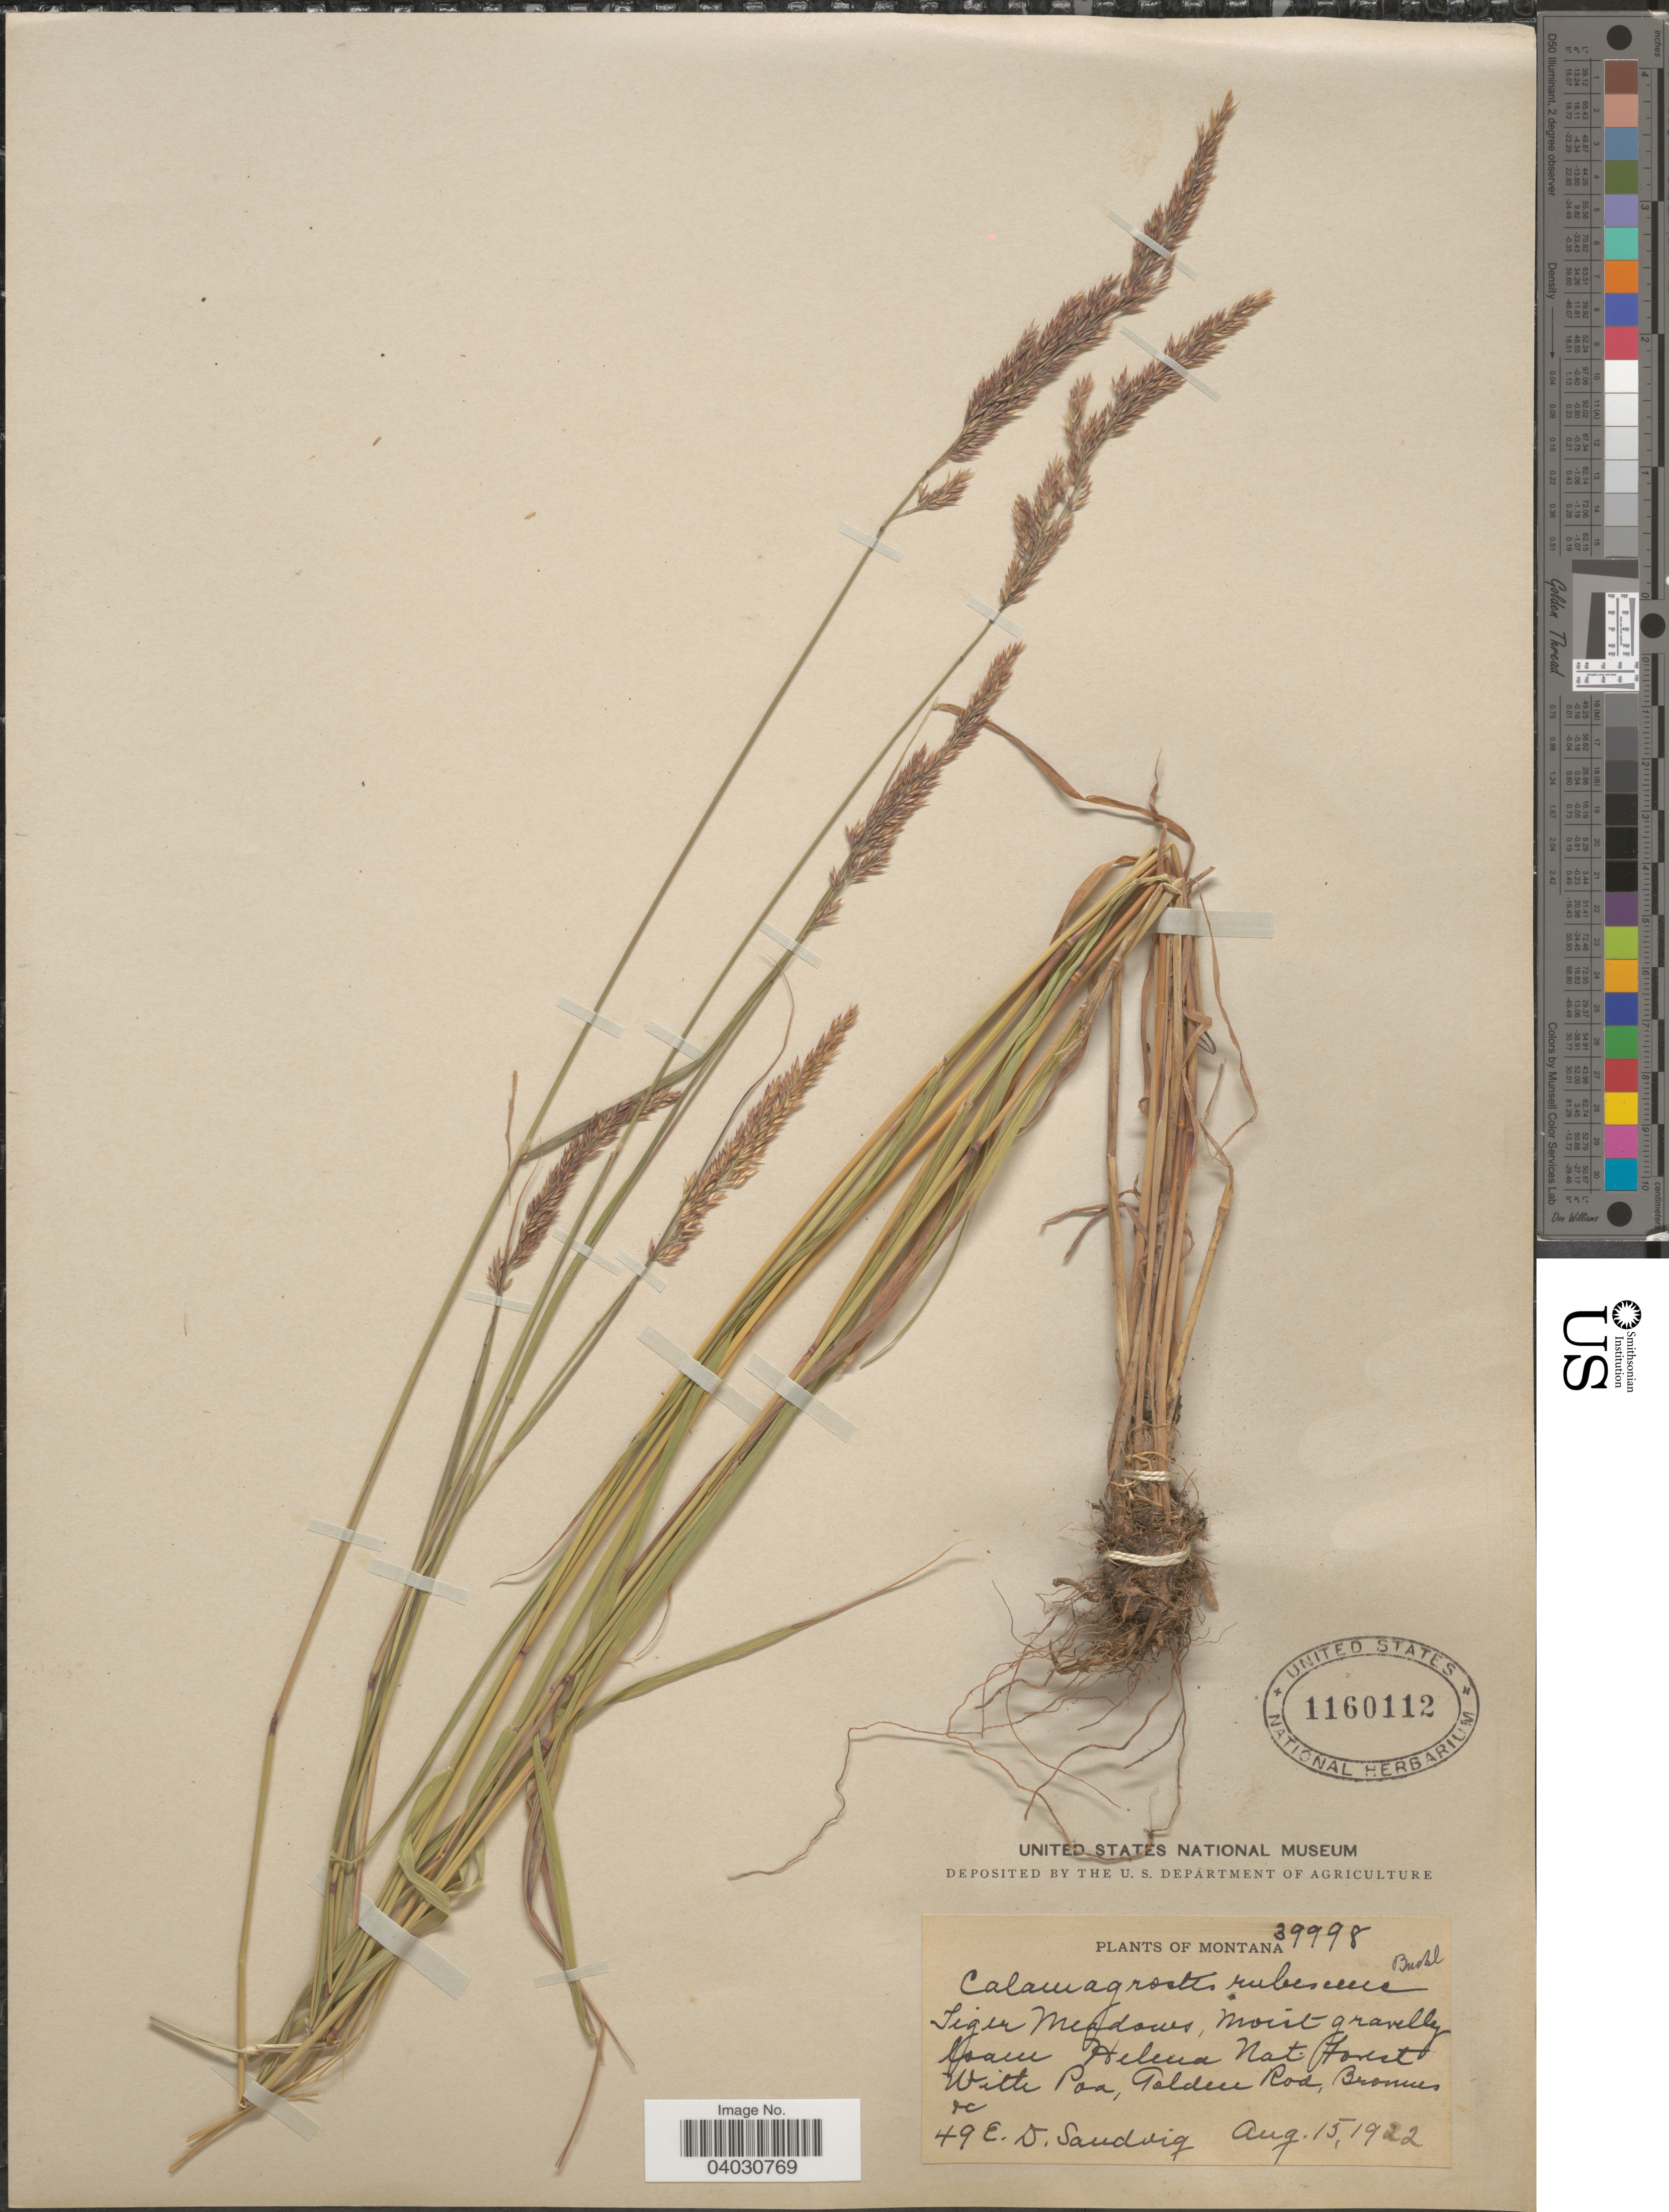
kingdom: Plantae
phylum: Tracheophyta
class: Liliopsida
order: Poales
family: Poaceae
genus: Calamagrostis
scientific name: Calamagrostis rubescens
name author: Buckley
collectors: E. Sandvig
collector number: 49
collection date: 1922-08-15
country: United States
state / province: Montana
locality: Tiger Meadows, moist gravelly loam Helena Nat. Forest.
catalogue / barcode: US 1160112